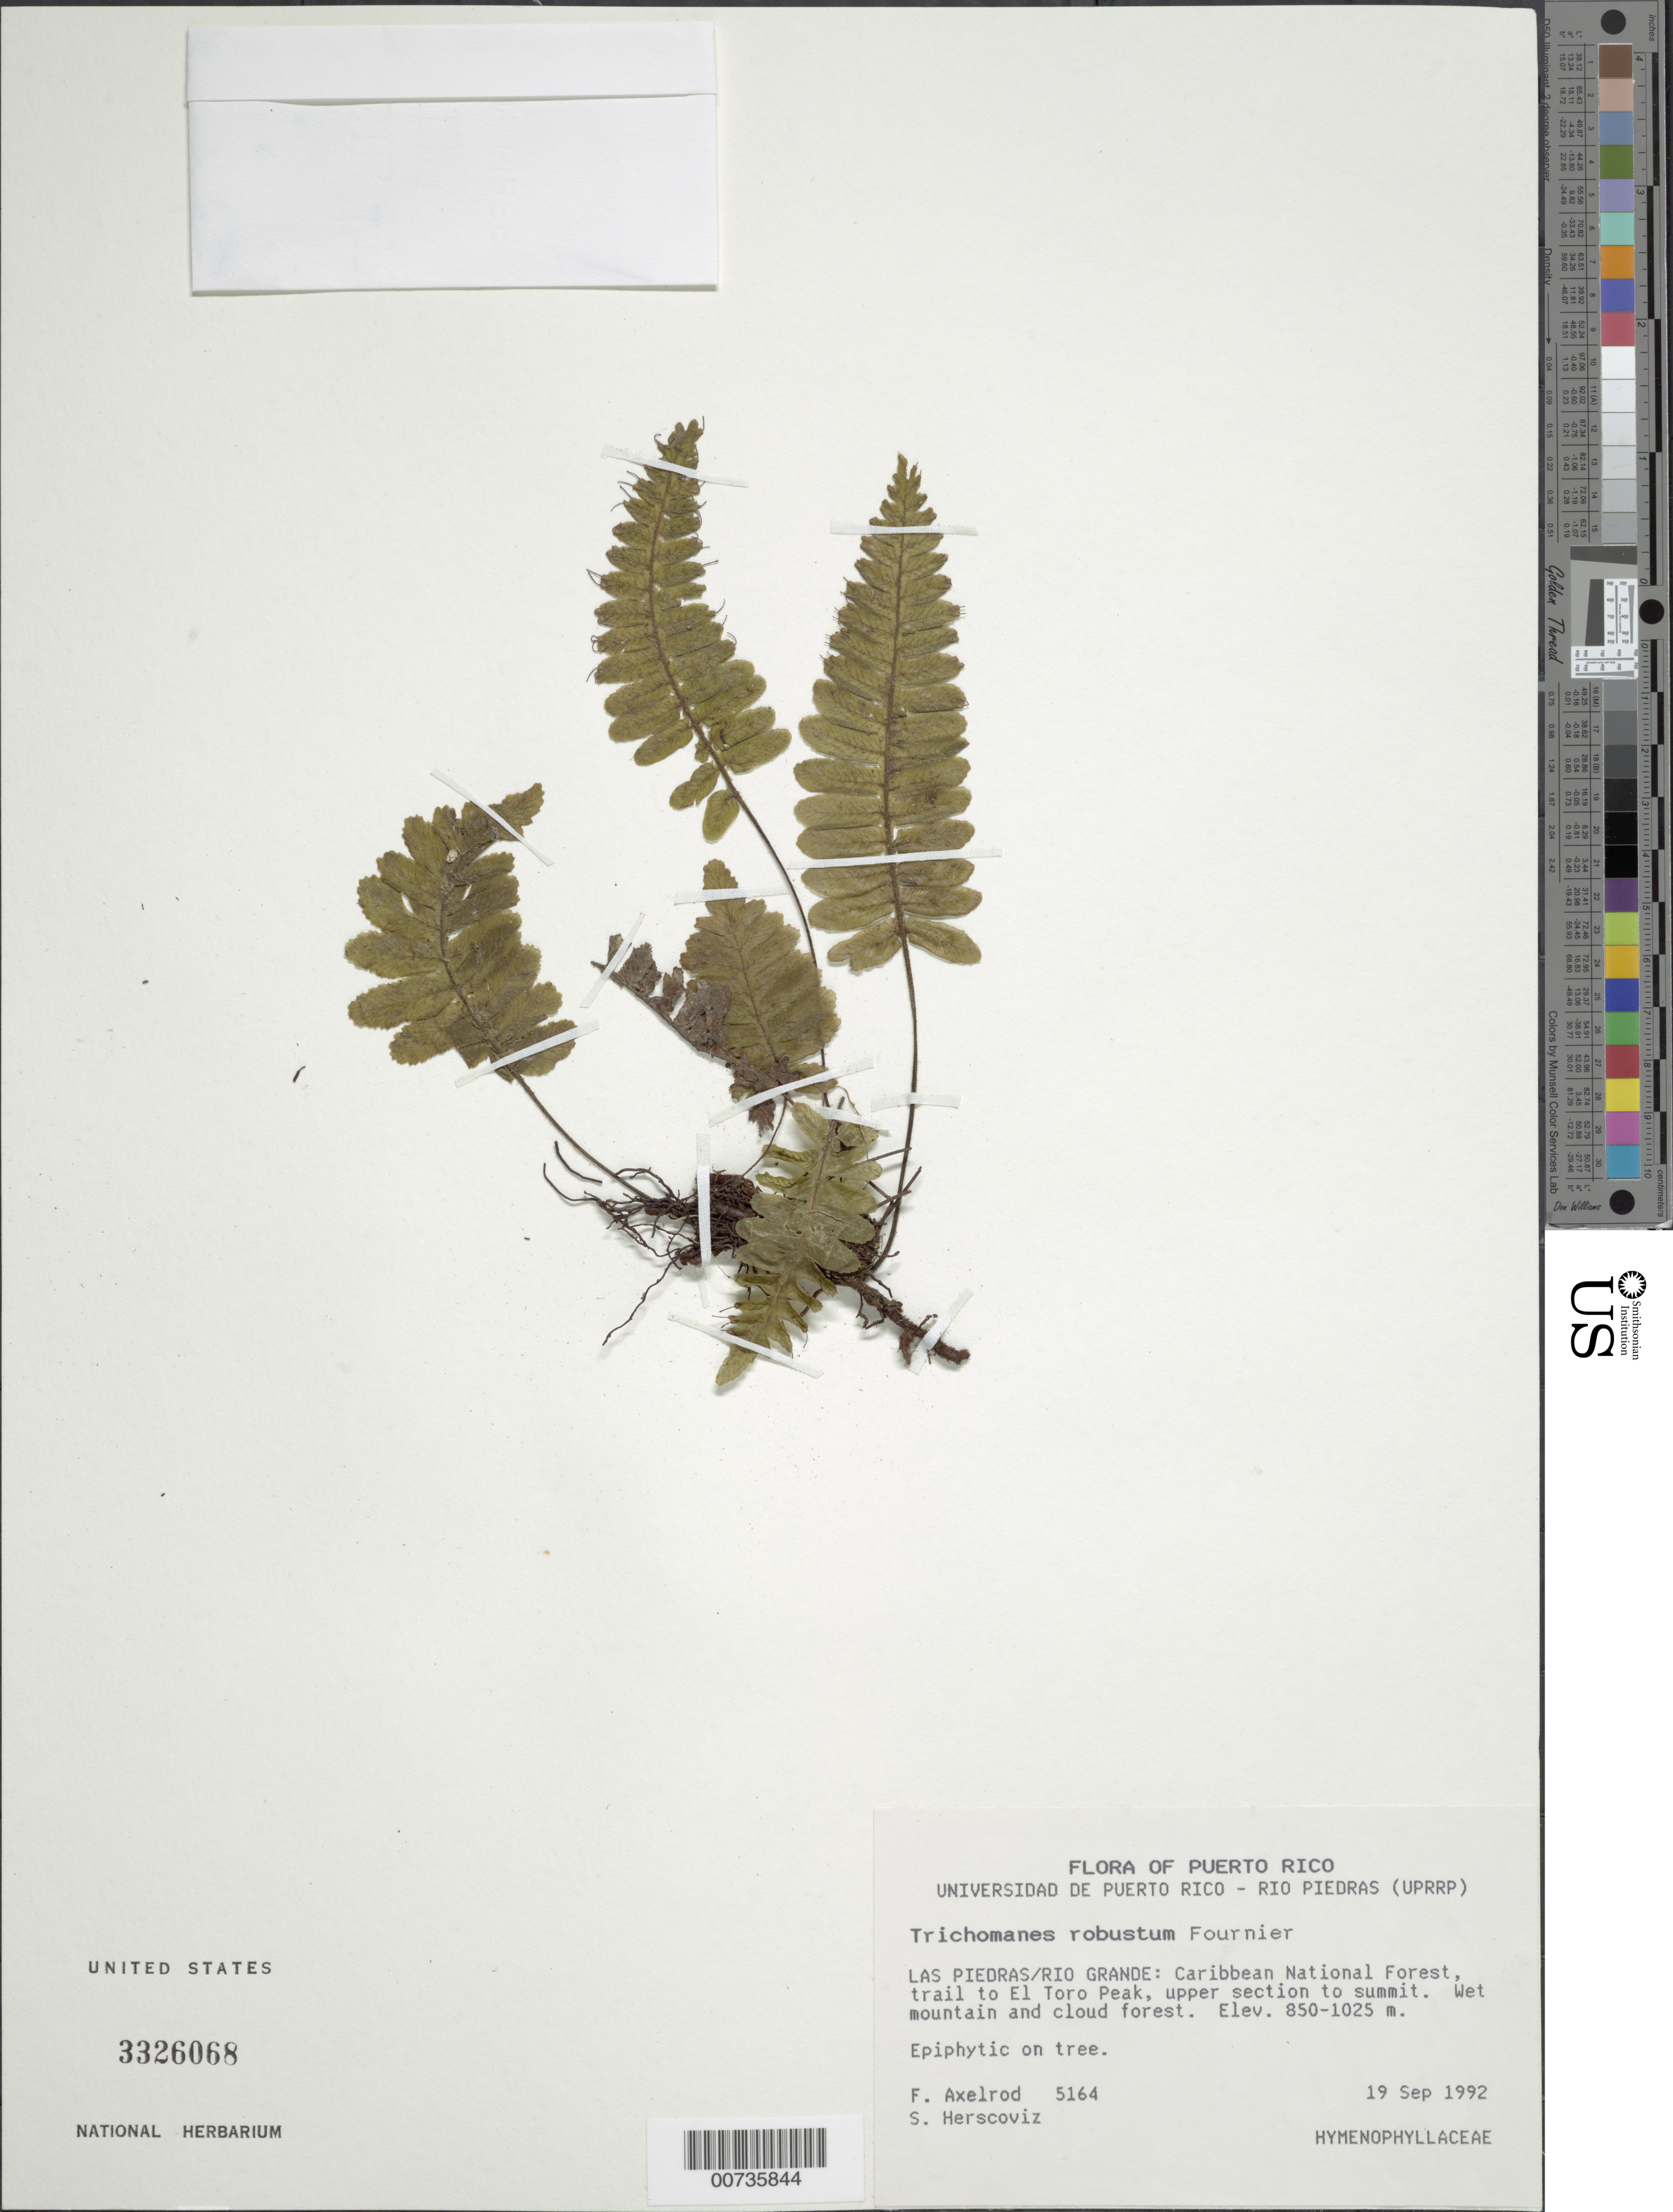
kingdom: Plantae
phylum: Tracheophyta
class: Polypodiopsida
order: Hymenophyllales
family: Hymenophyllaceae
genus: Trichomanes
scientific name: Trichomanes robustum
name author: E. Fourn.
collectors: F. S. Axelrod & S. Herscoviz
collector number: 5164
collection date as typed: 19 Sep 1992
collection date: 1992-09-19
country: Puerto Rico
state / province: Río Grande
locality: Las Piedras/Rio Grande: Carib. Natl. Forest, trail to El Toro Peak, upper section to summit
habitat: Wet mountain and cloud forest, on tree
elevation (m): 850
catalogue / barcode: US 3326068